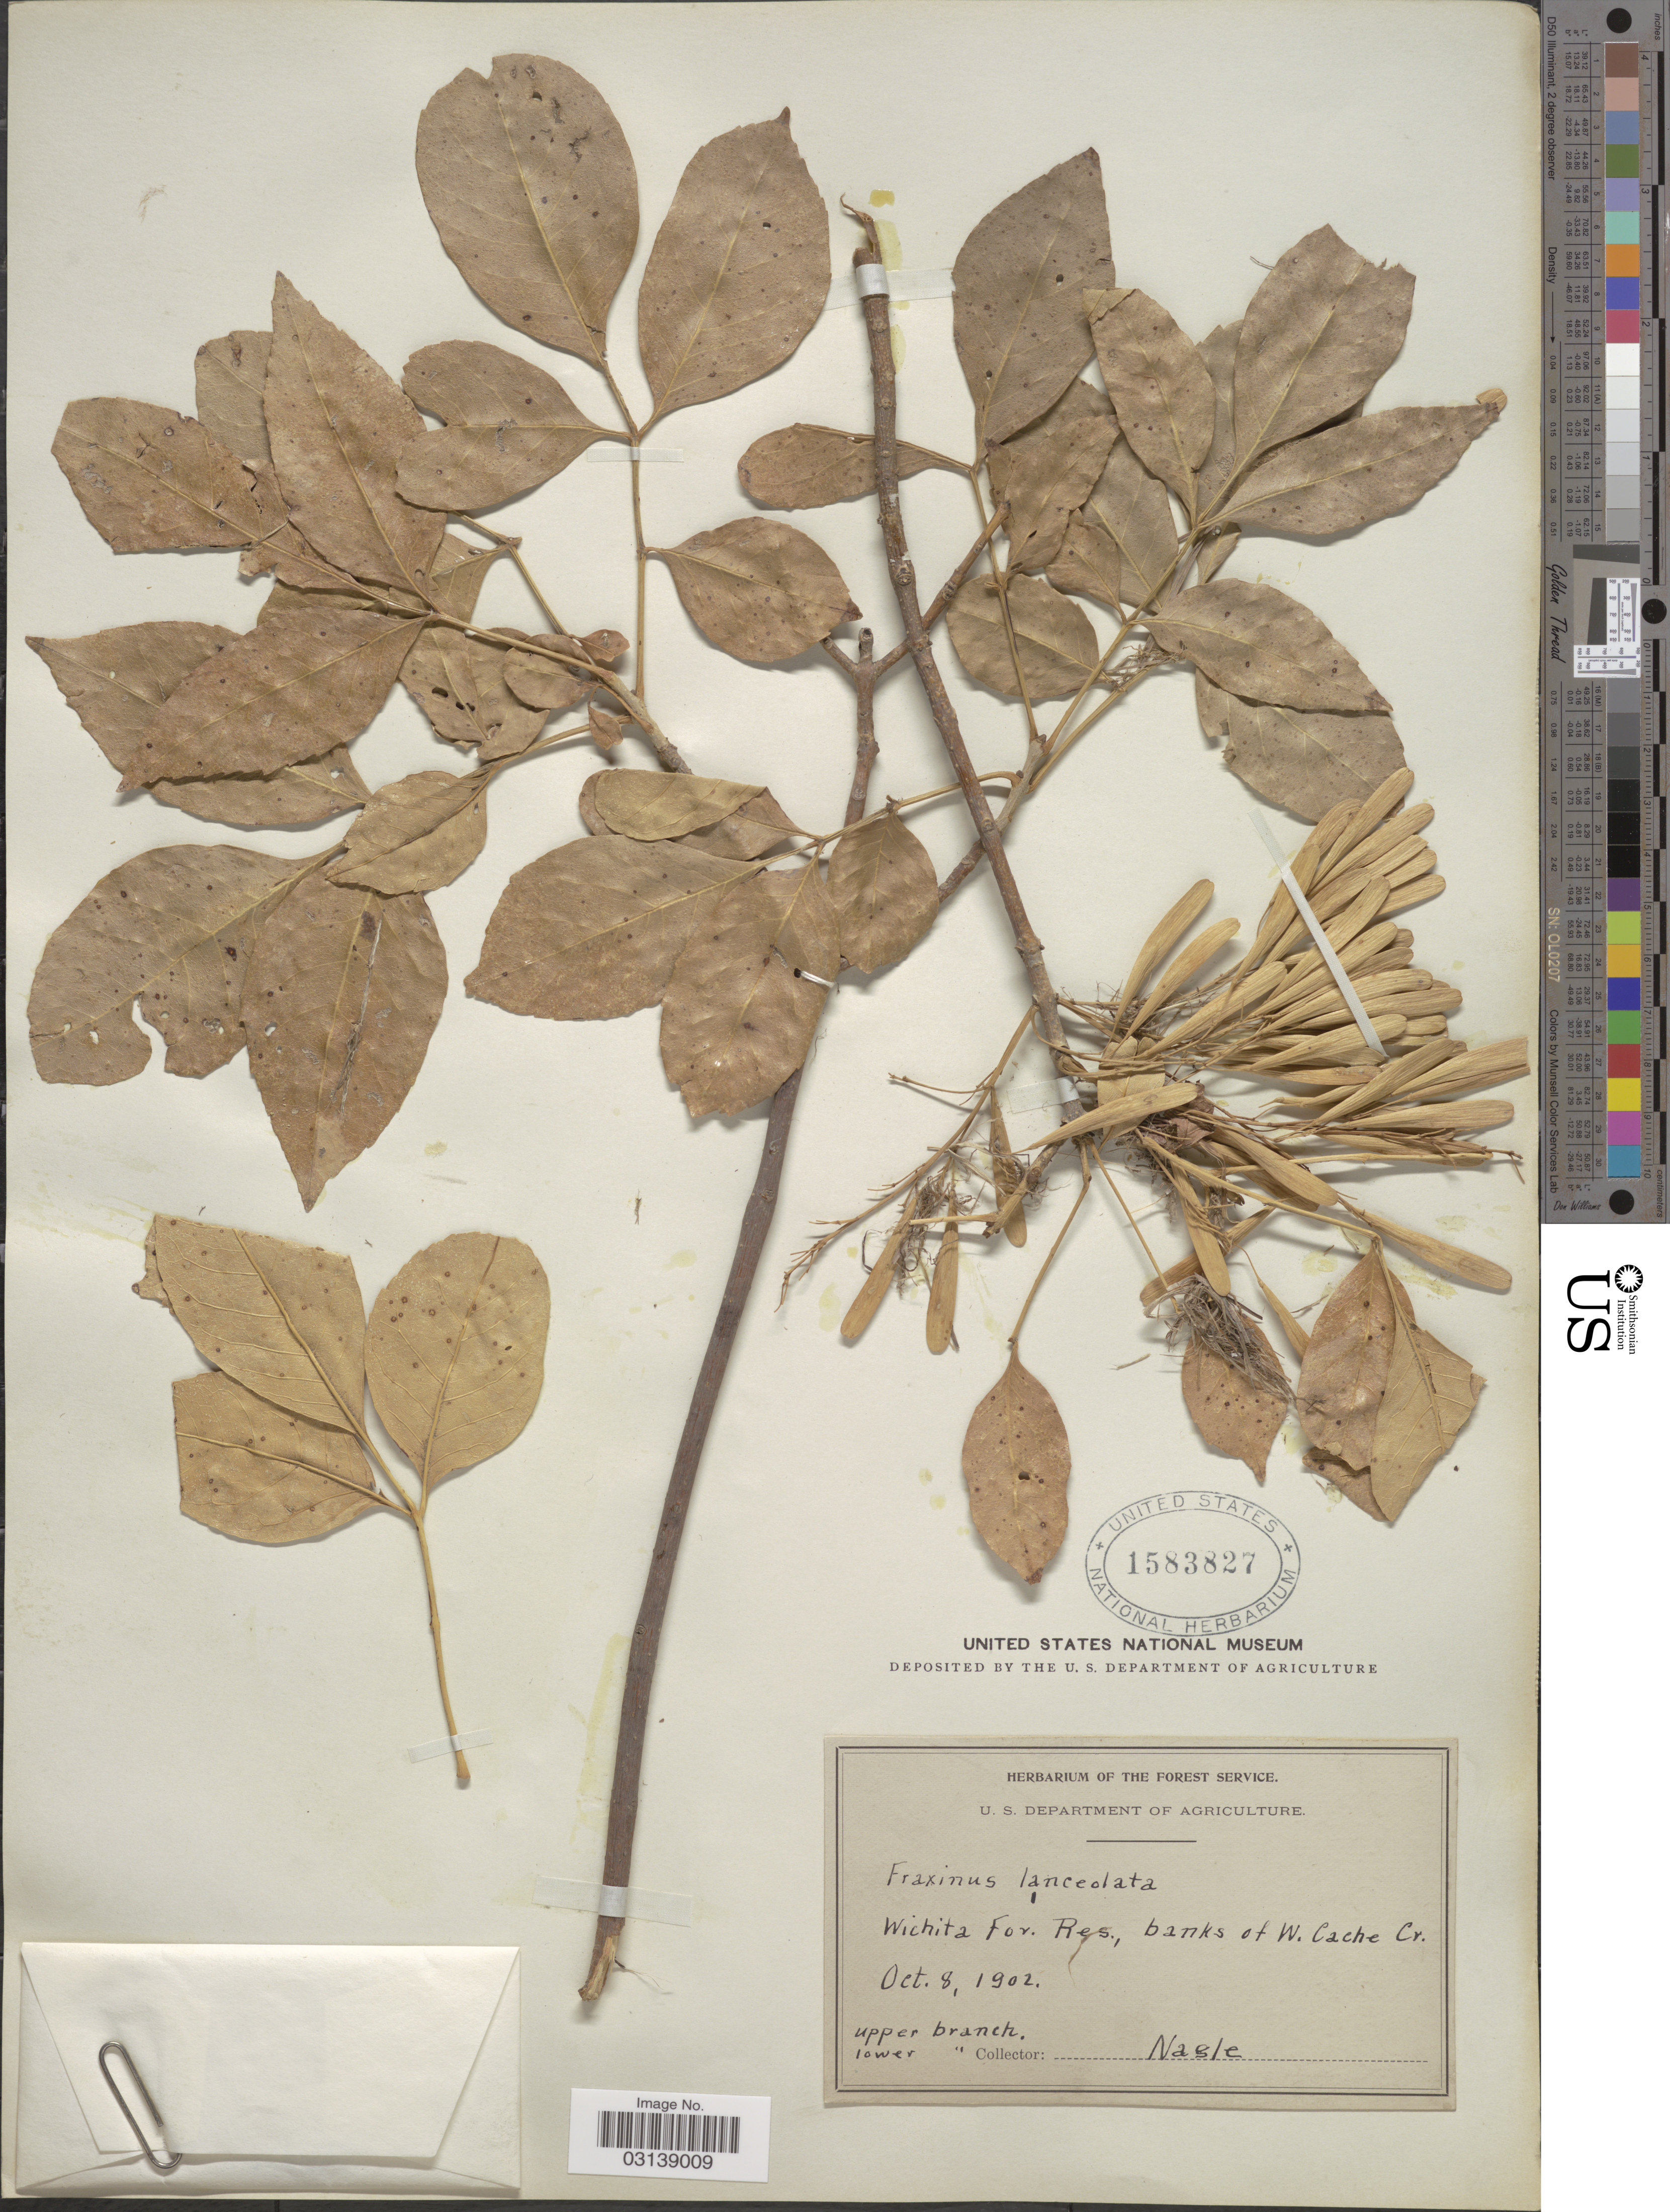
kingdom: Plantae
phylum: Tracheophyta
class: Magnoliopsida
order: Lamiales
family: Oleaceae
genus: Fraxinus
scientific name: Fraxinus pennsylvanica var. campestris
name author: (Britton) F.C. Gates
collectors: Nagle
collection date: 1902-10-08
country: United States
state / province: Oklahoma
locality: Wichita For. Res., banks of W. Cache Cr.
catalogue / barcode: US 1583827